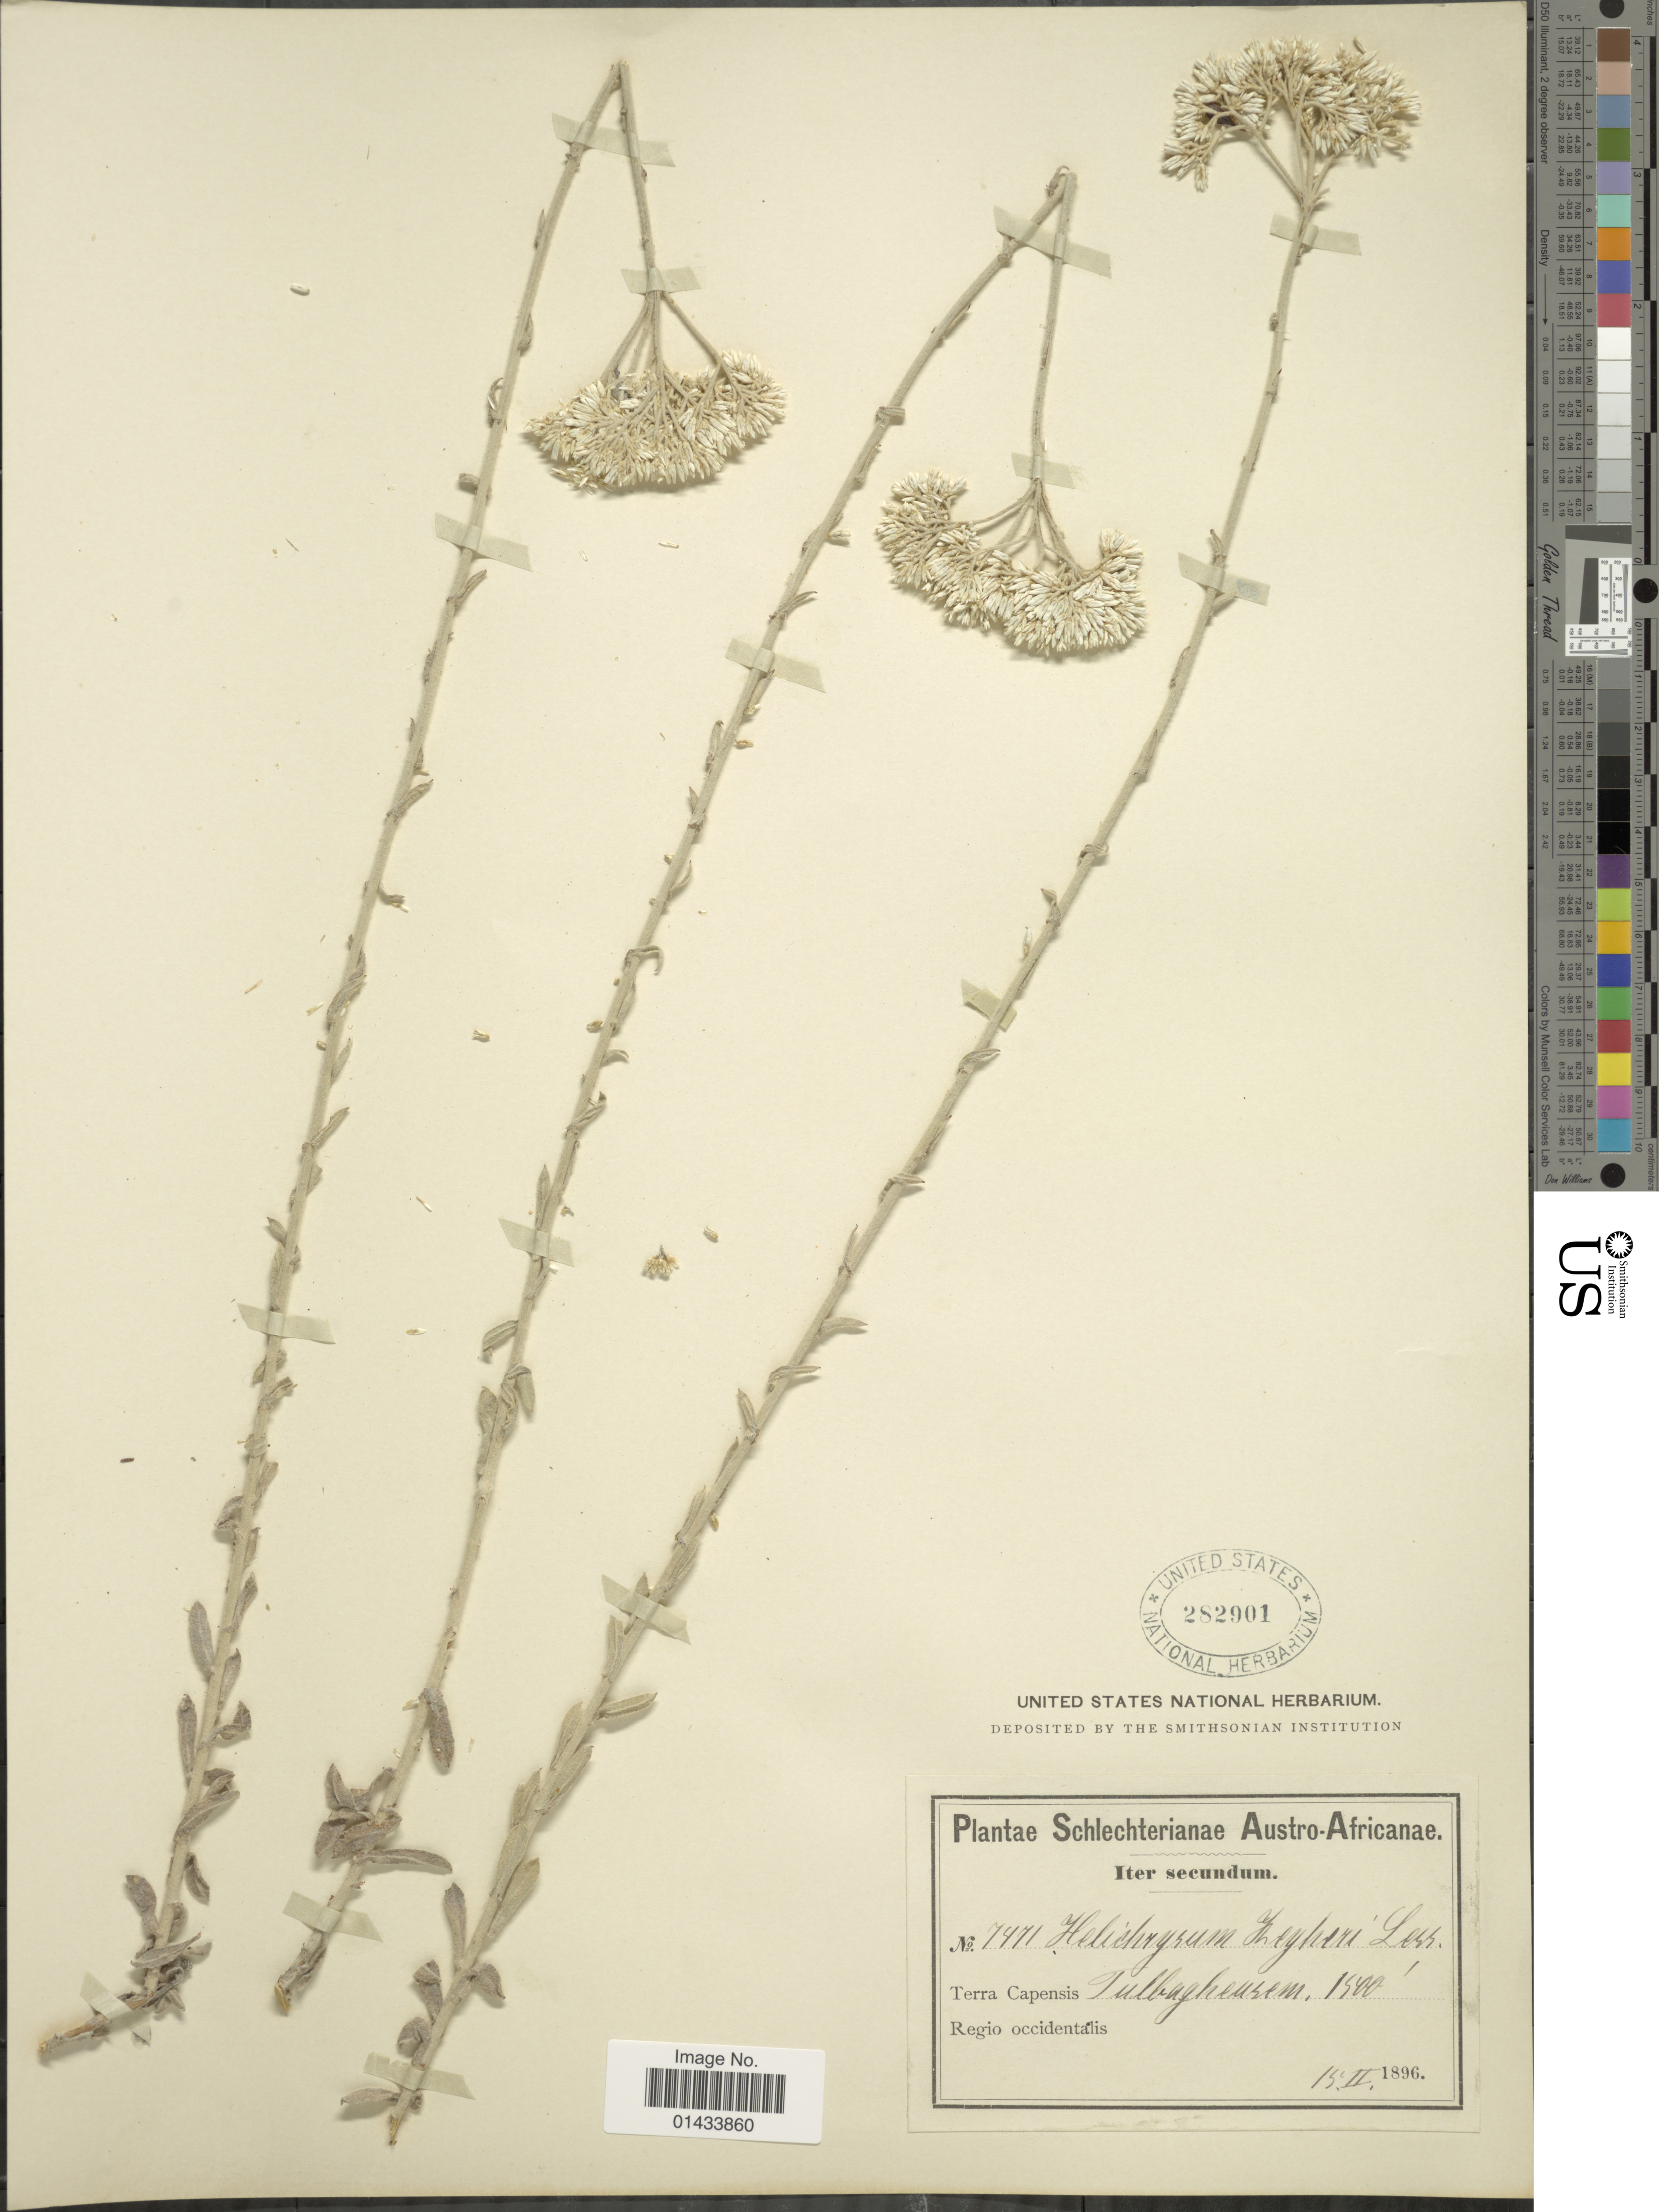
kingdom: Plantae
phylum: Tracheophyta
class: Magnoliopsida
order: Asterales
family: Asteraceae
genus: Helichrysum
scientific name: Helichrysum zeyheri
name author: Less.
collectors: Schlechter, --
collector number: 7471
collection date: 1896-02-15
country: South Africa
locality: Terra Capensis Tulbagh, Regio occidentalis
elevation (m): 457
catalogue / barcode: US 282901